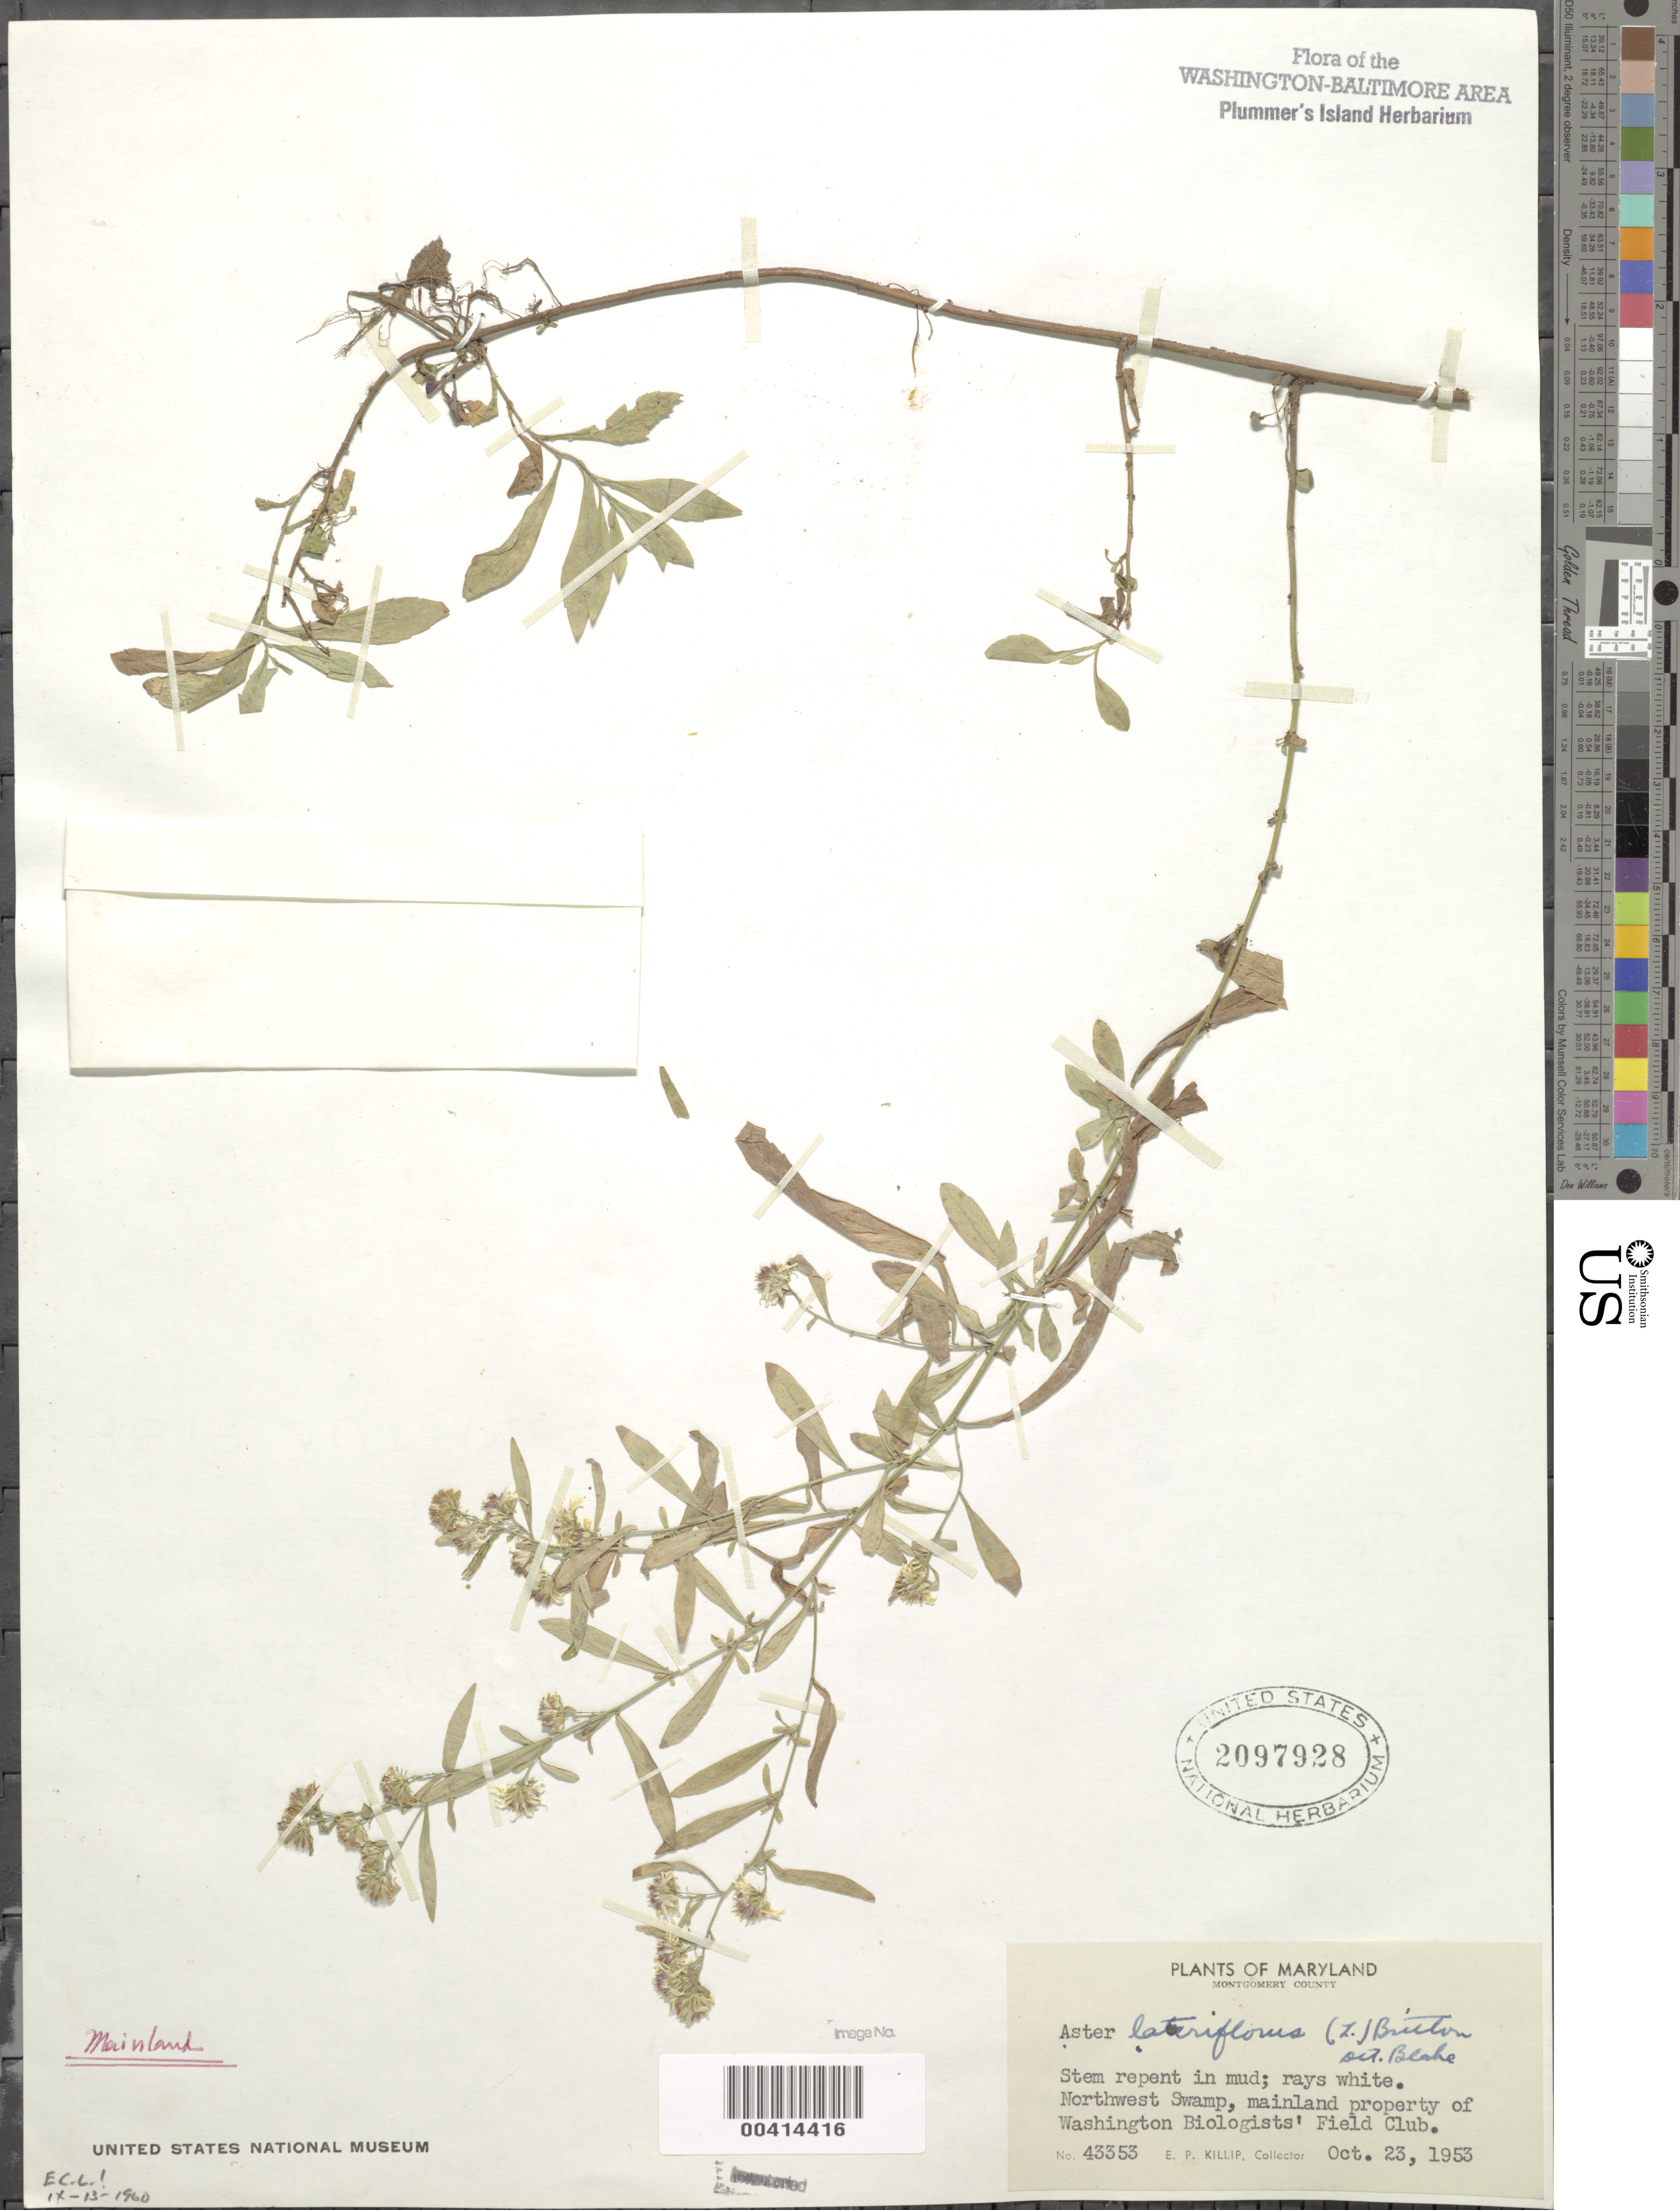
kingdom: Plantae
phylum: Tracheophyta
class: Magnoliopsida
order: Asterales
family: Asteraceae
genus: Symphyotrichum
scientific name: Symphyotrichum lateriflorum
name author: (L.) Á. Löve & D. Löve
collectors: E. P. Killip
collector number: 43353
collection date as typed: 23 Oct 1953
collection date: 1953-10-23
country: United States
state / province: Maryland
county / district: Montgomery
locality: Plummer's Island; Mainland, northwest swamp C. & O. Canal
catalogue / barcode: US 2097928